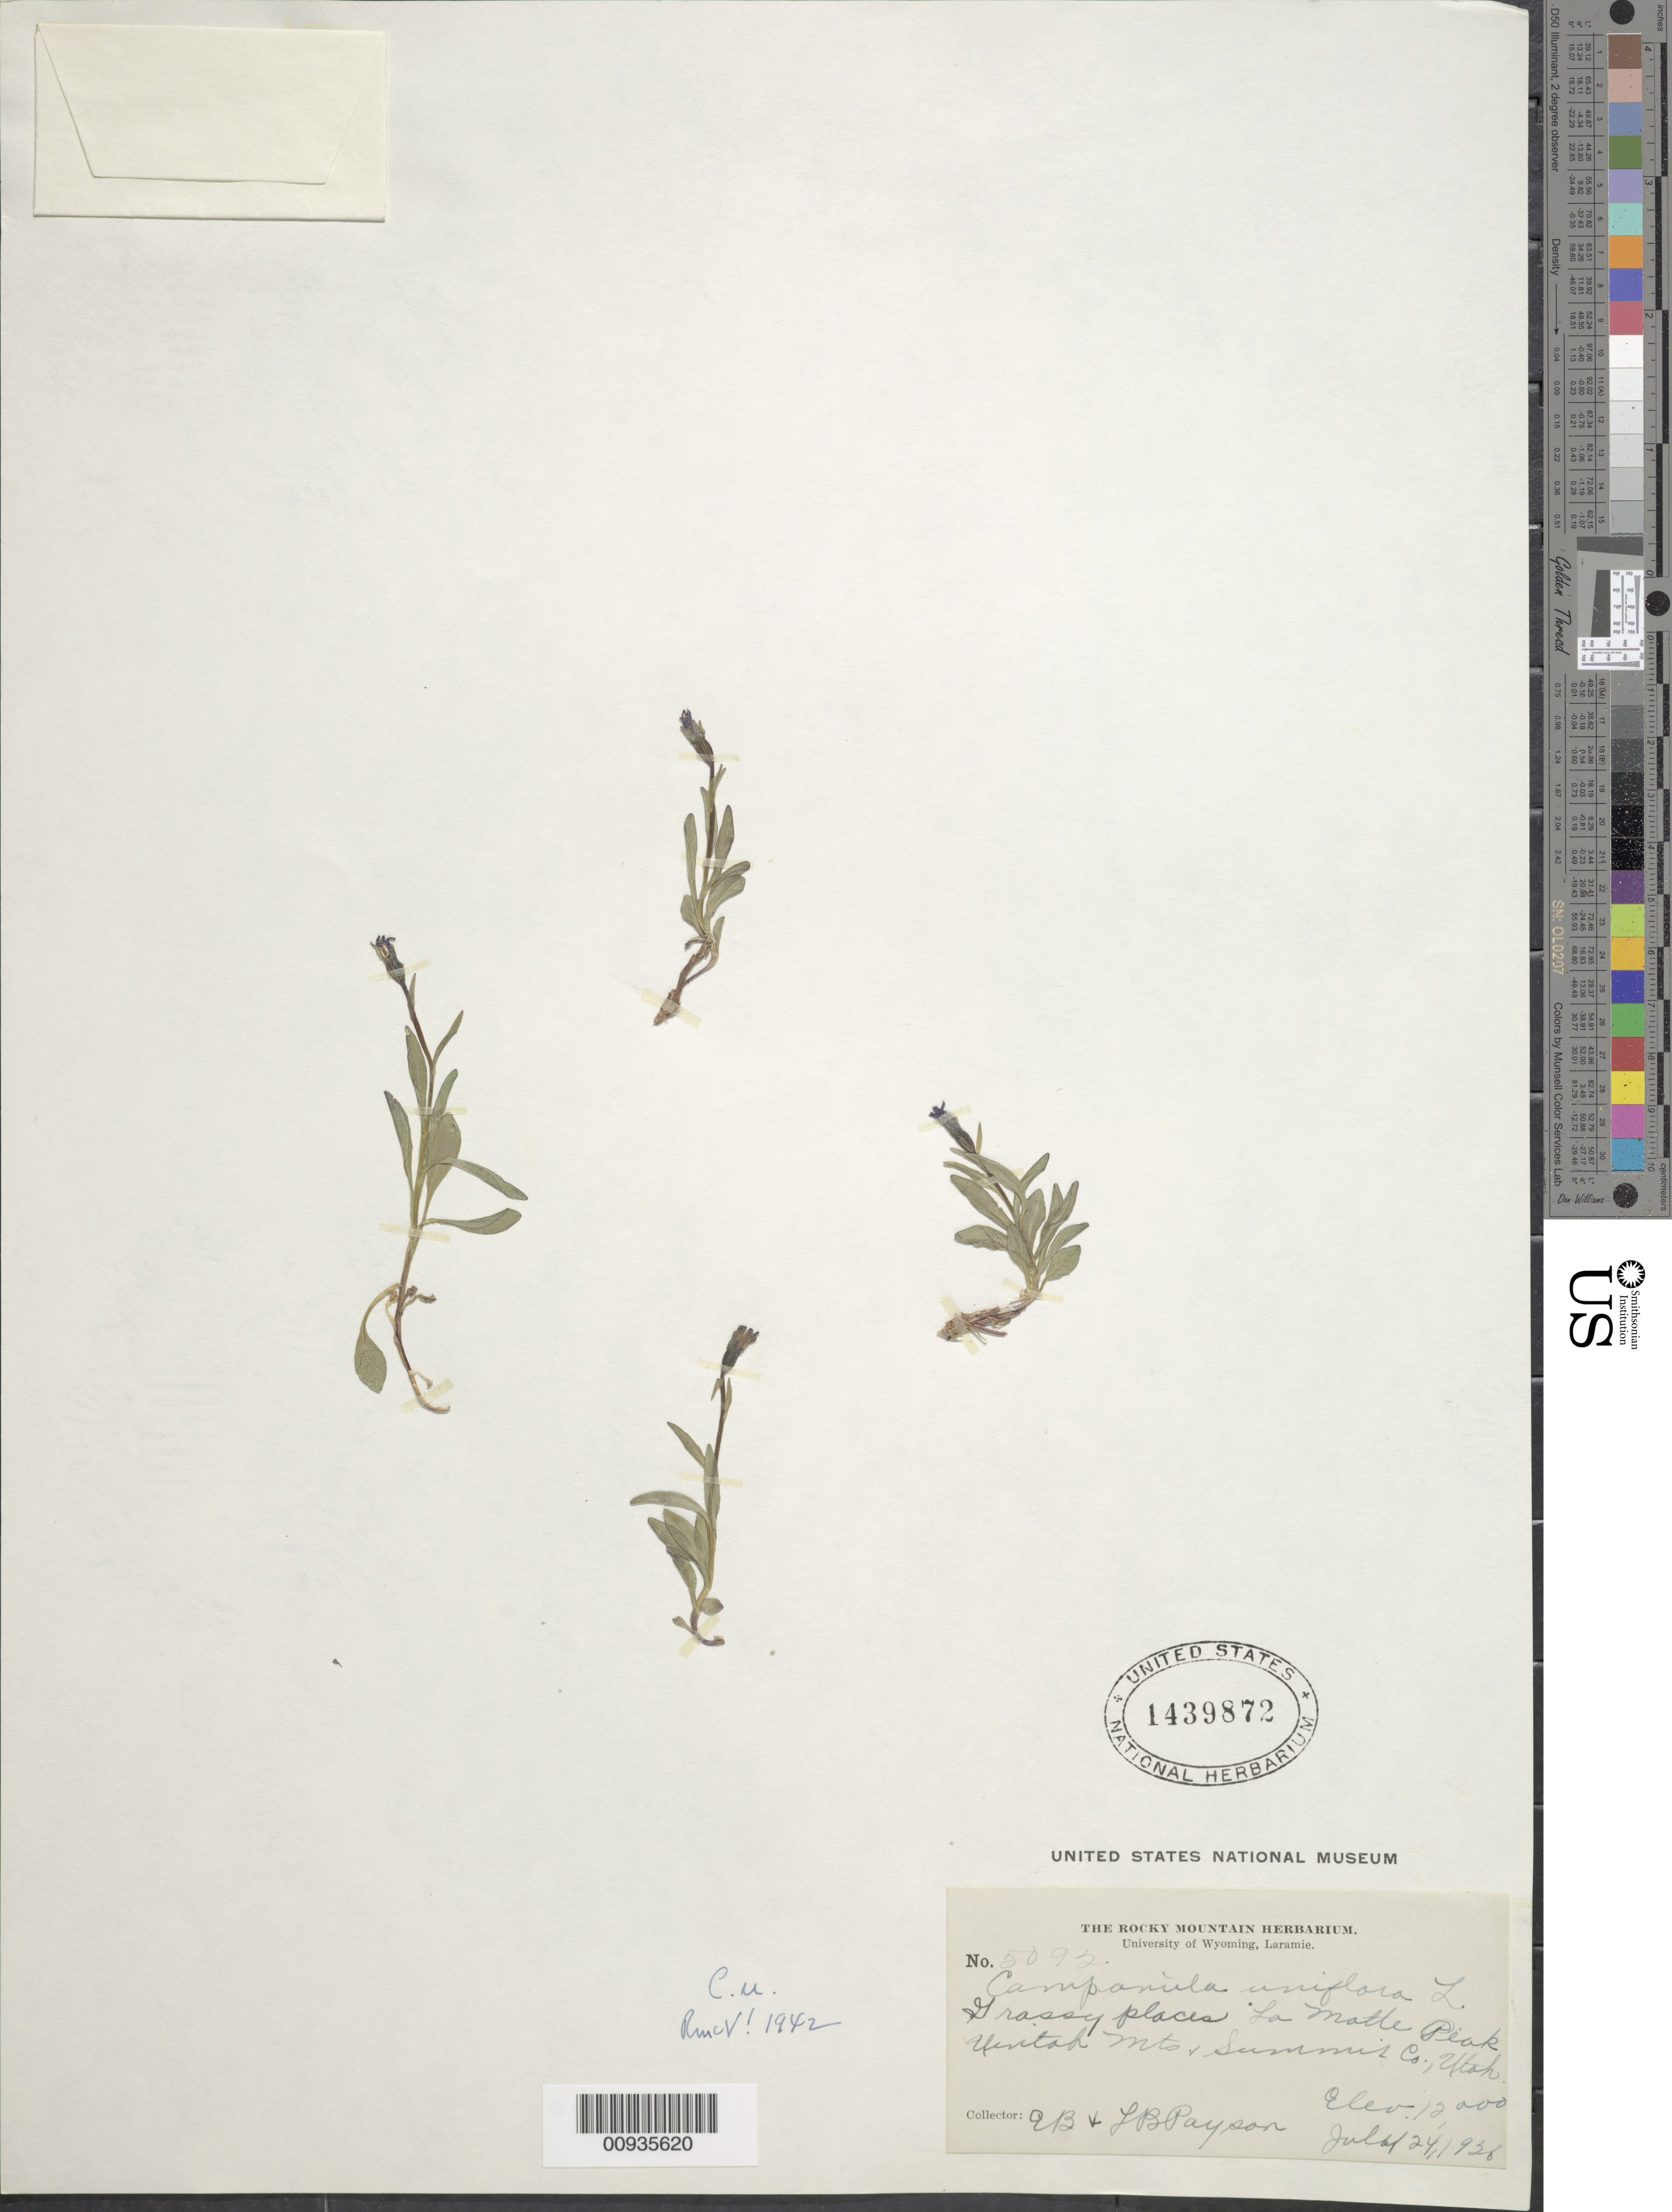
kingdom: Plantae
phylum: Tracheophyta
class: Magnoliopsida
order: Asterales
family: Campanulaceae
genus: Campanula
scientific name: Campanula uniflora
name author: L.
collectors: E. B. Payson & L. Payson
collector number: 5092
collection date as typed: July 24, 1936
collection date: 1936-07-24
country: United States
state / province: Utah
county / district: Summit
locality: La Motte Peak, Uintah Mountains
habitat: grassy places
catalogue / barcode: US 1429872